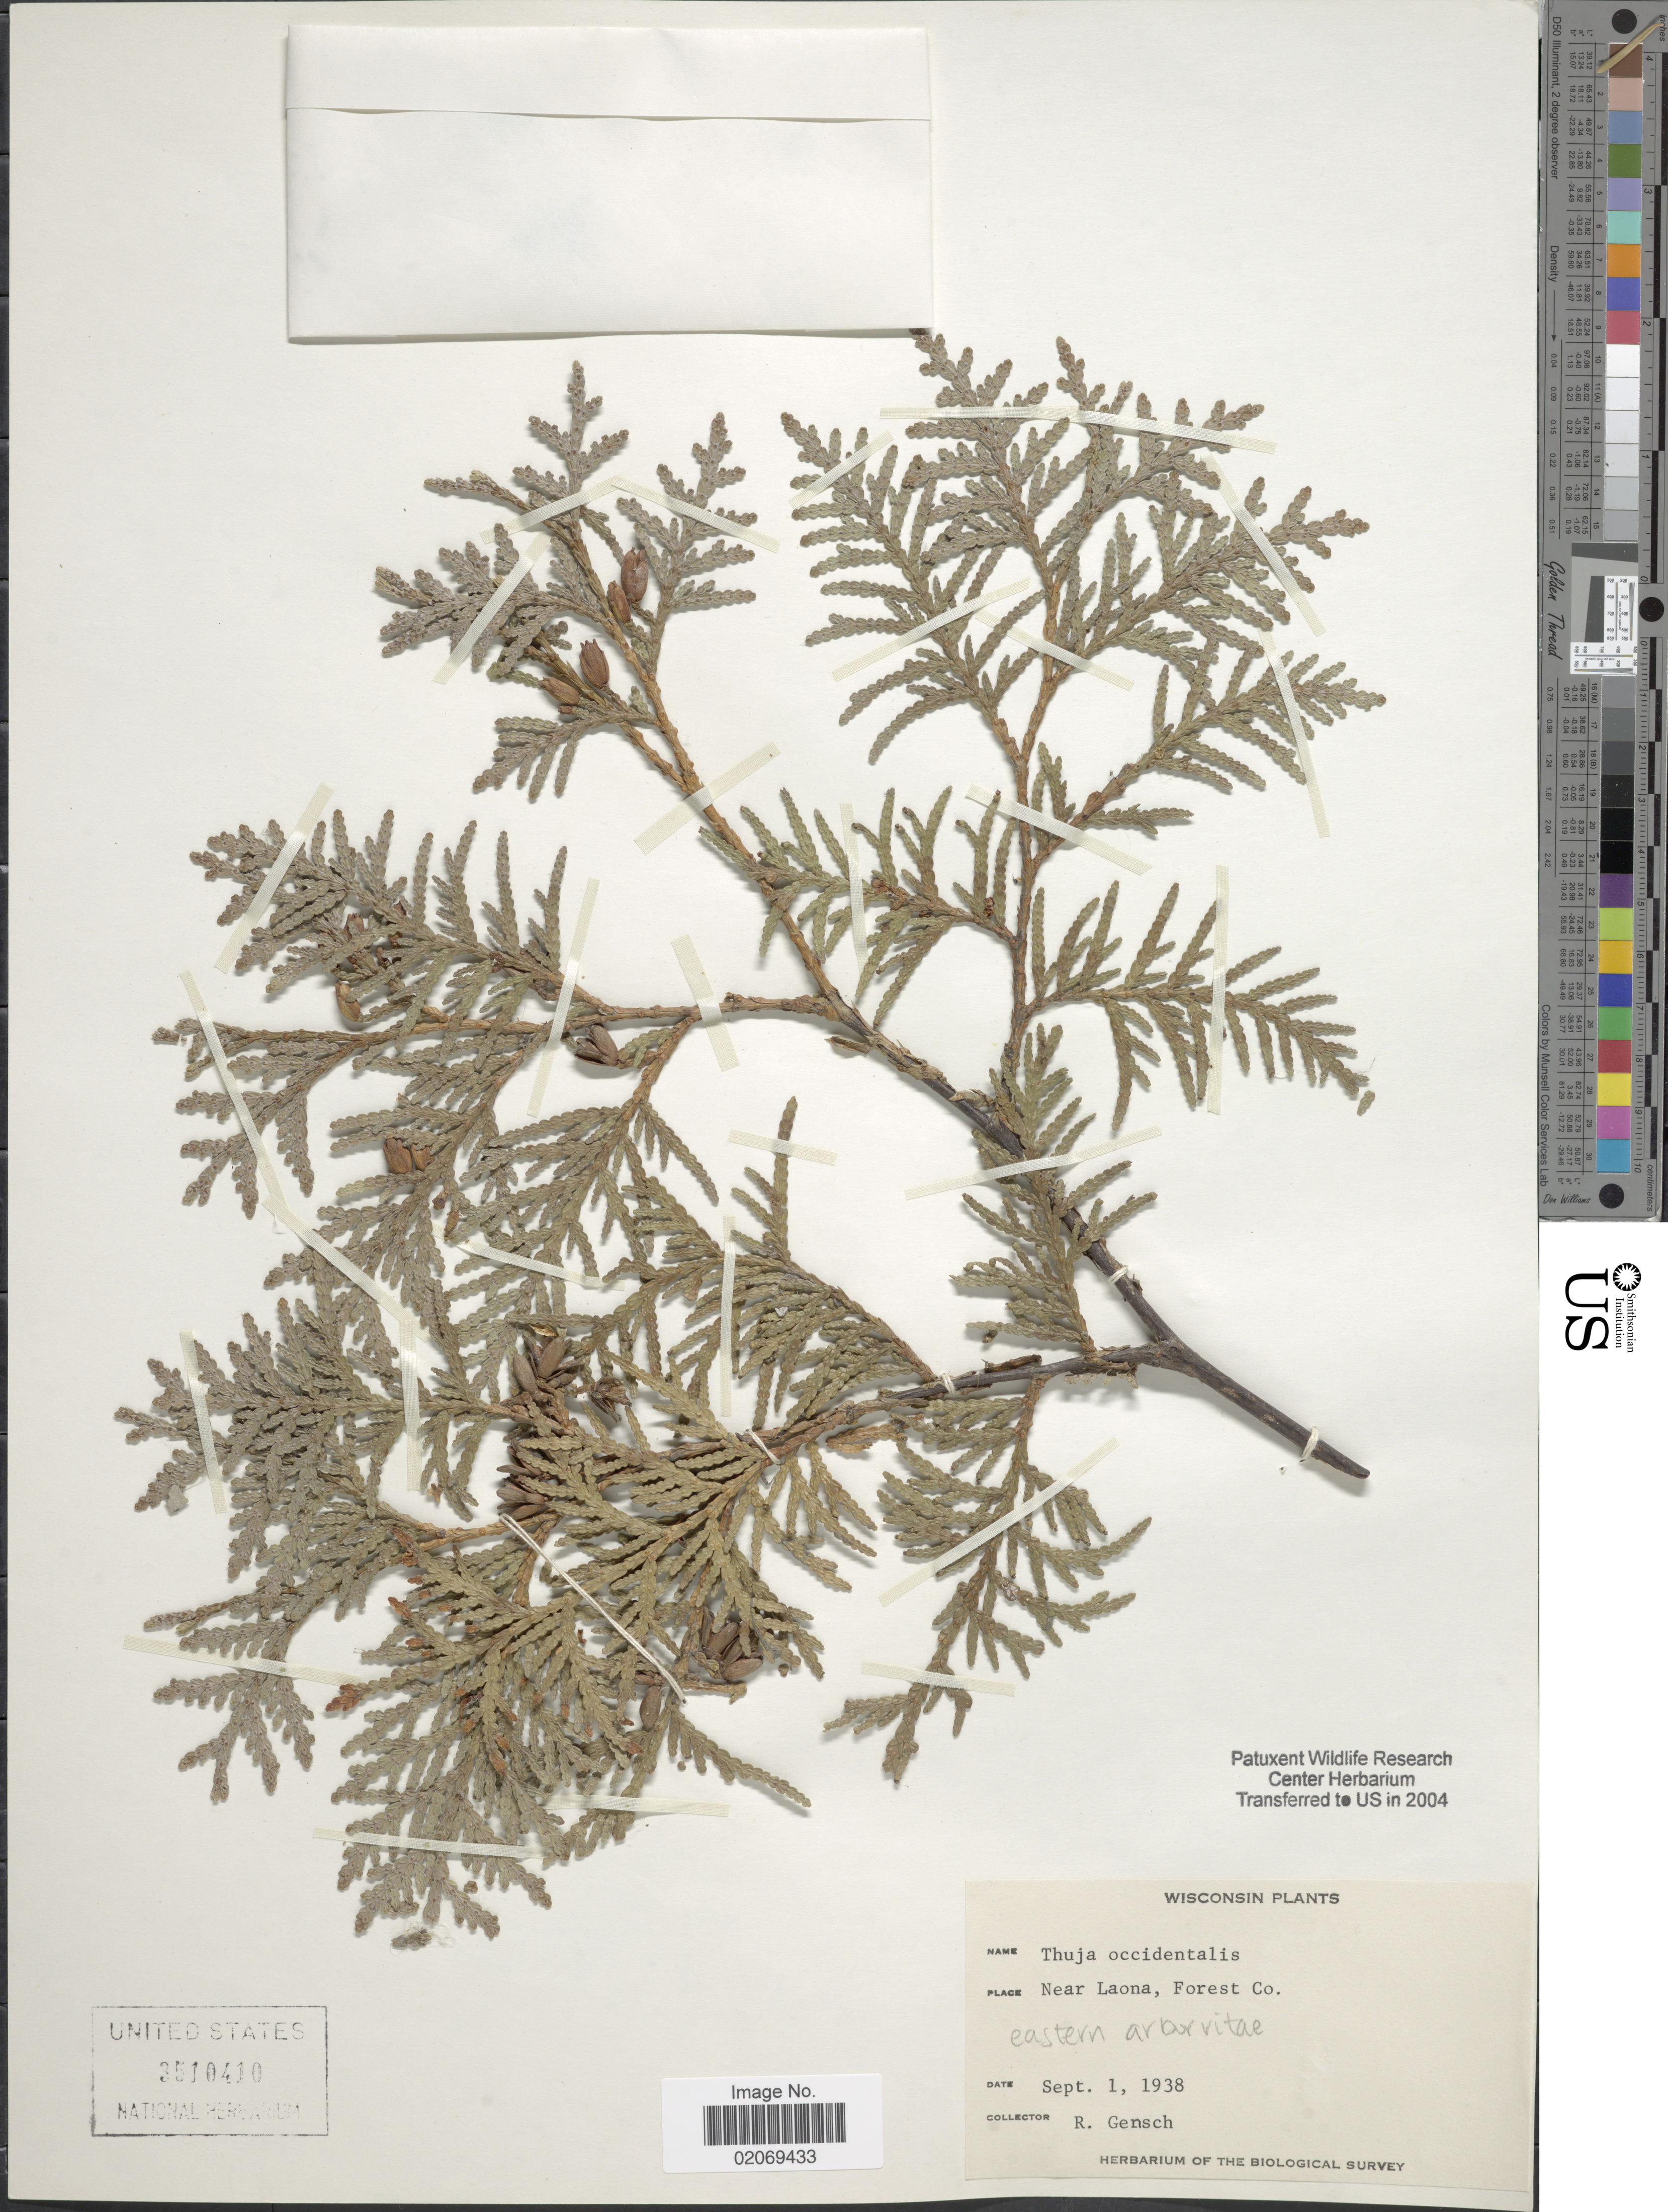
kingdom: Plantae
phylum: Tracheophyta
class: Pinopsida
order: Pinales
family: Cupressaceae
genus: Thuja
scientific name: Thuja occidentalis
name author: L.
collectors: R. Gensch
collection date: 1938-09-01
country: United States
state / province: Wisconsin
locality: Near Laona, Forest Co, Eastern Arborvitae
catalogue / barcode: US 3510410